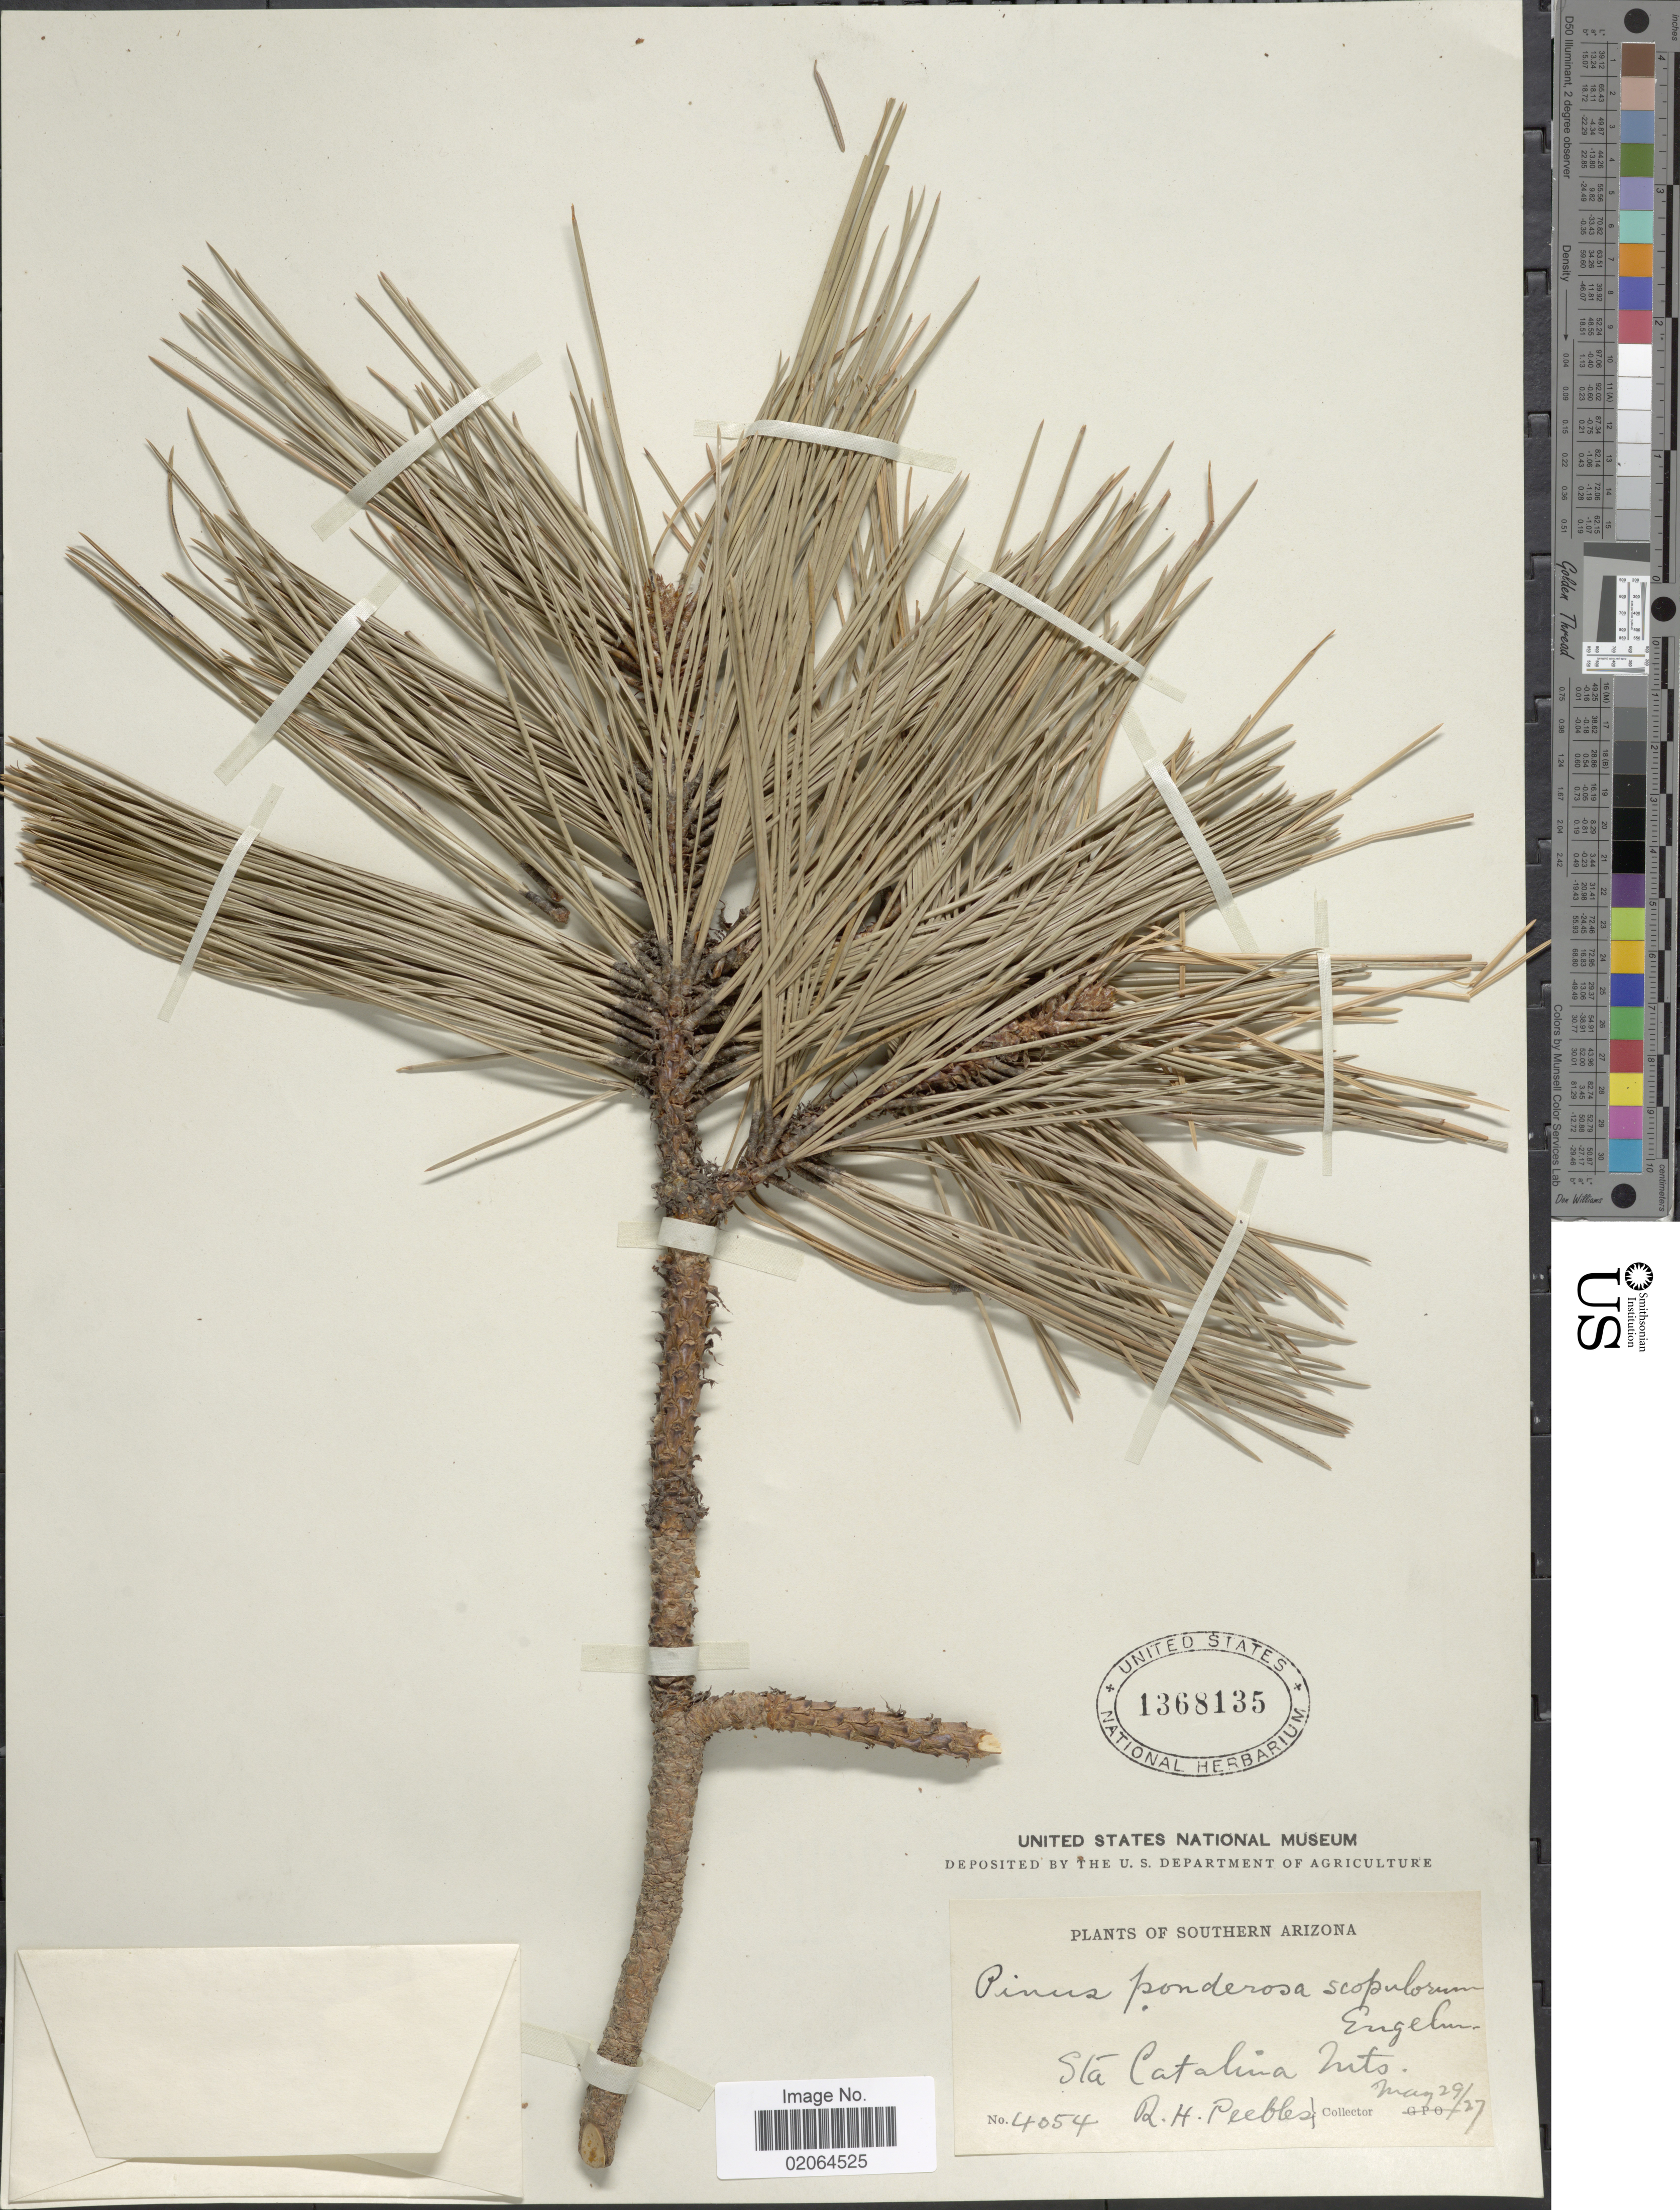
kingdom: Plantae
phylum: Tracheophyta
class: Pinopsida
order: Pinales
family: Pinaceae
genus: Pinus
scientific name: Pinus ponderosa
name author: Douglas ex C. Lawson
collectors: R. H. Peebles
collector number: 4054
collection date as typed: Transcribed d/m/y: 29/5/27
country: United States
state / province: Arizona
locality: Southern Arizona.Sta Catalina Mts.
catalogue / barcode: US 1368135